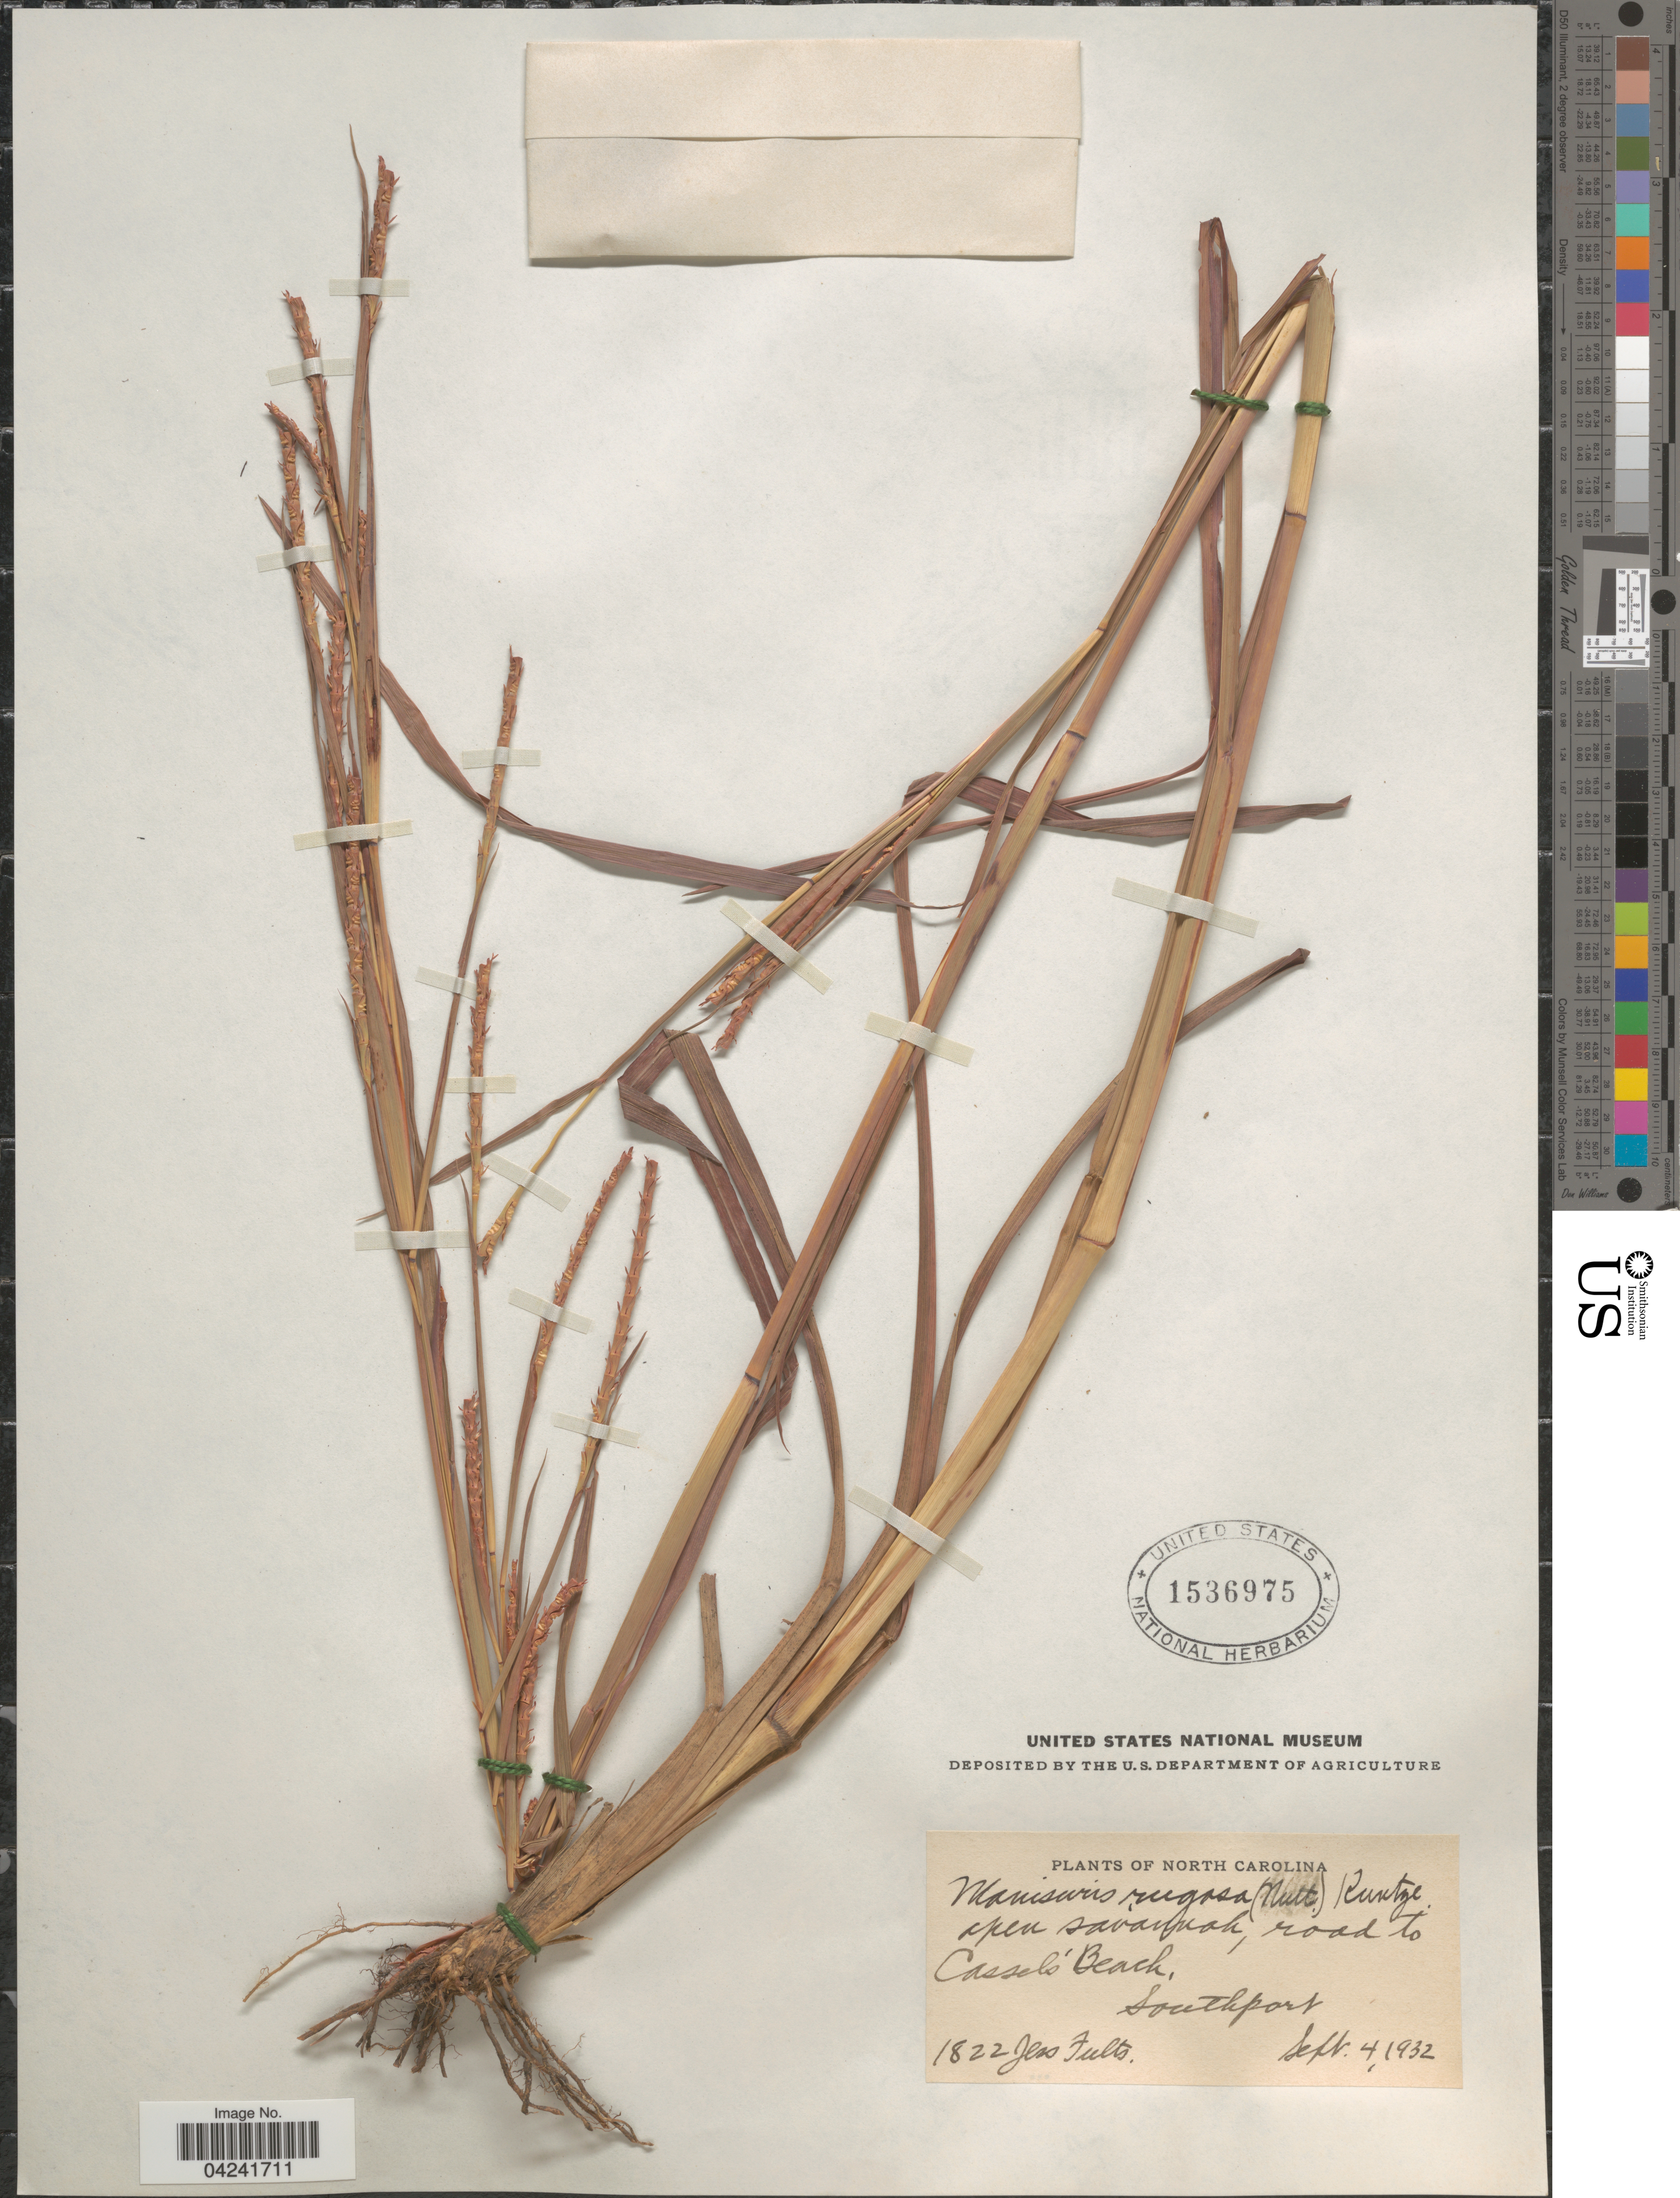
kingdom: Plantae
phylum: Tracheophyta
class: Liliopsida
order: Poales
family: Poaceae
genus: Mnesithea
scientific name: Mnesithea rugosa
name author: (Nutt.) de Koning & Sosef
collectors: J. Fults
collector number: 1822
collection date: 1932-09-04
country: United States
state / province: North Carolina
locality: Open savannah, road to Cassel's Beach, Southport.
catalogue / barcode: US 1536975